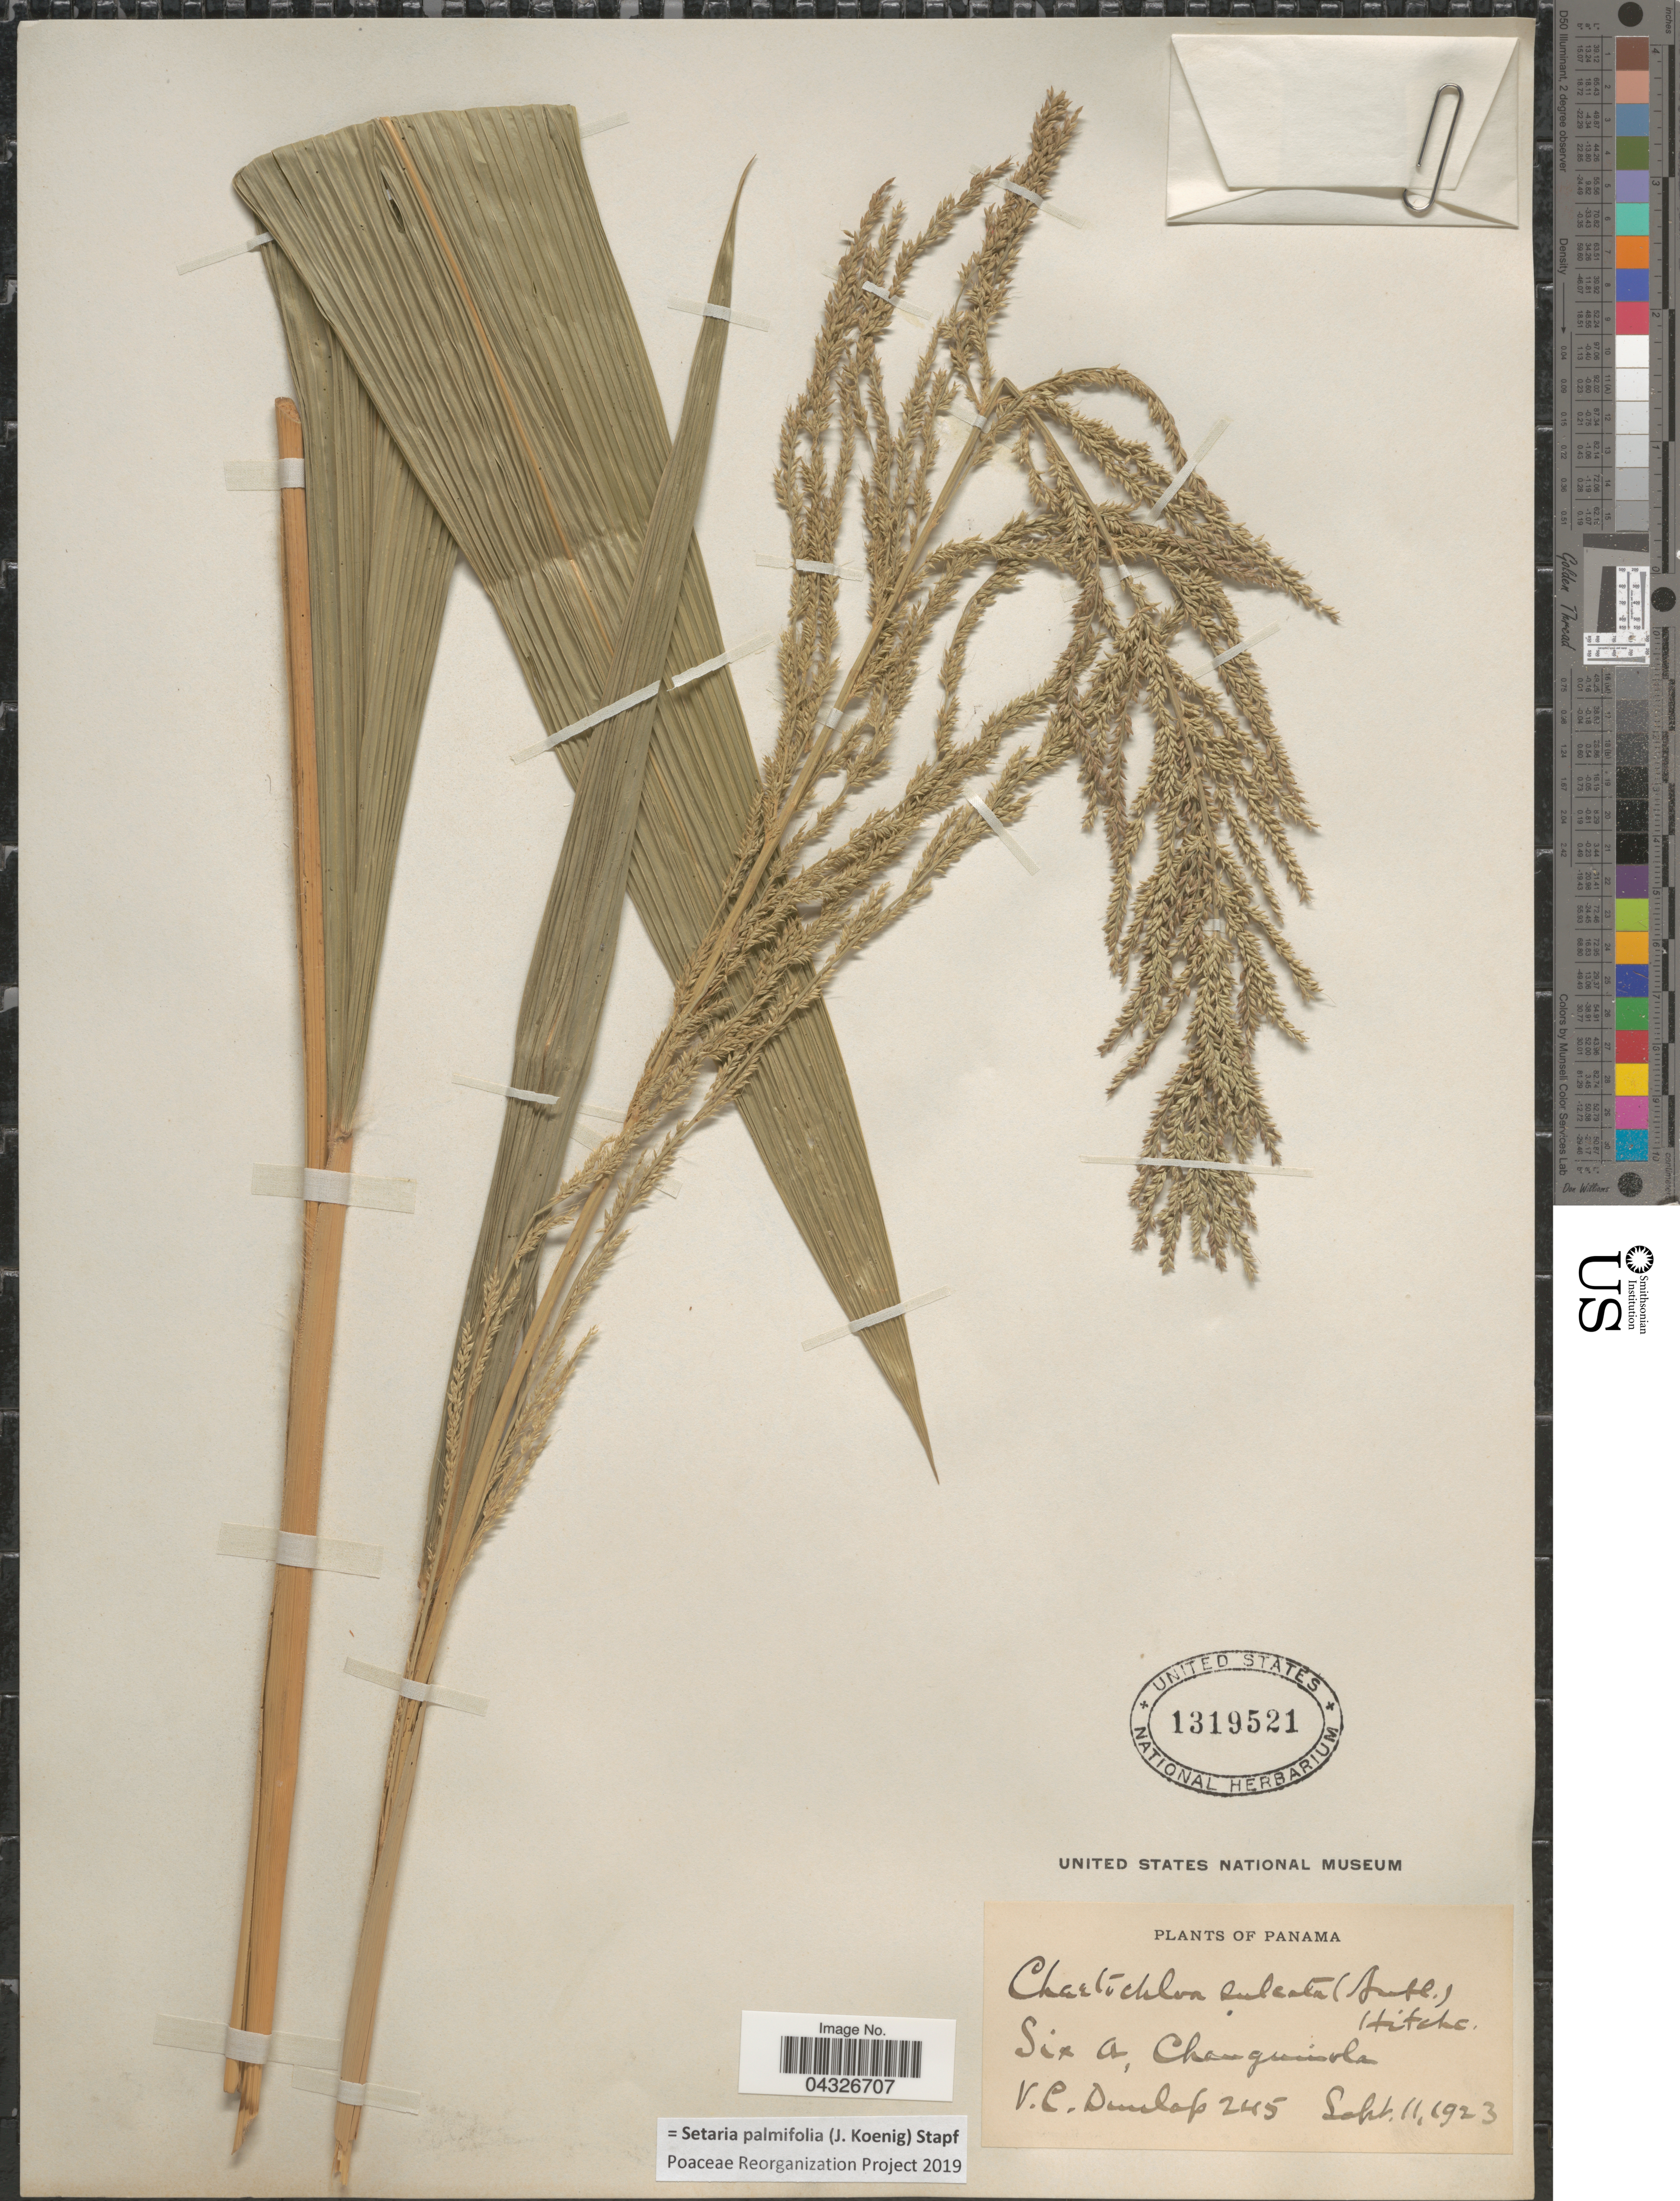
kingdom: Plantae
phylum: Tracheophyta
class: Liliopsida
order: Poales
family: Poaceae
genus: Setaria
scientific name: Setaria palmifolia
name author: (J. Koenig) Stapf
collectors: V. C. Dunlap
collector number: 245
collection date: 1923-09-11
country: Panama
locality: Six A, Changuinola.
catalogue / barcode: US 1319521